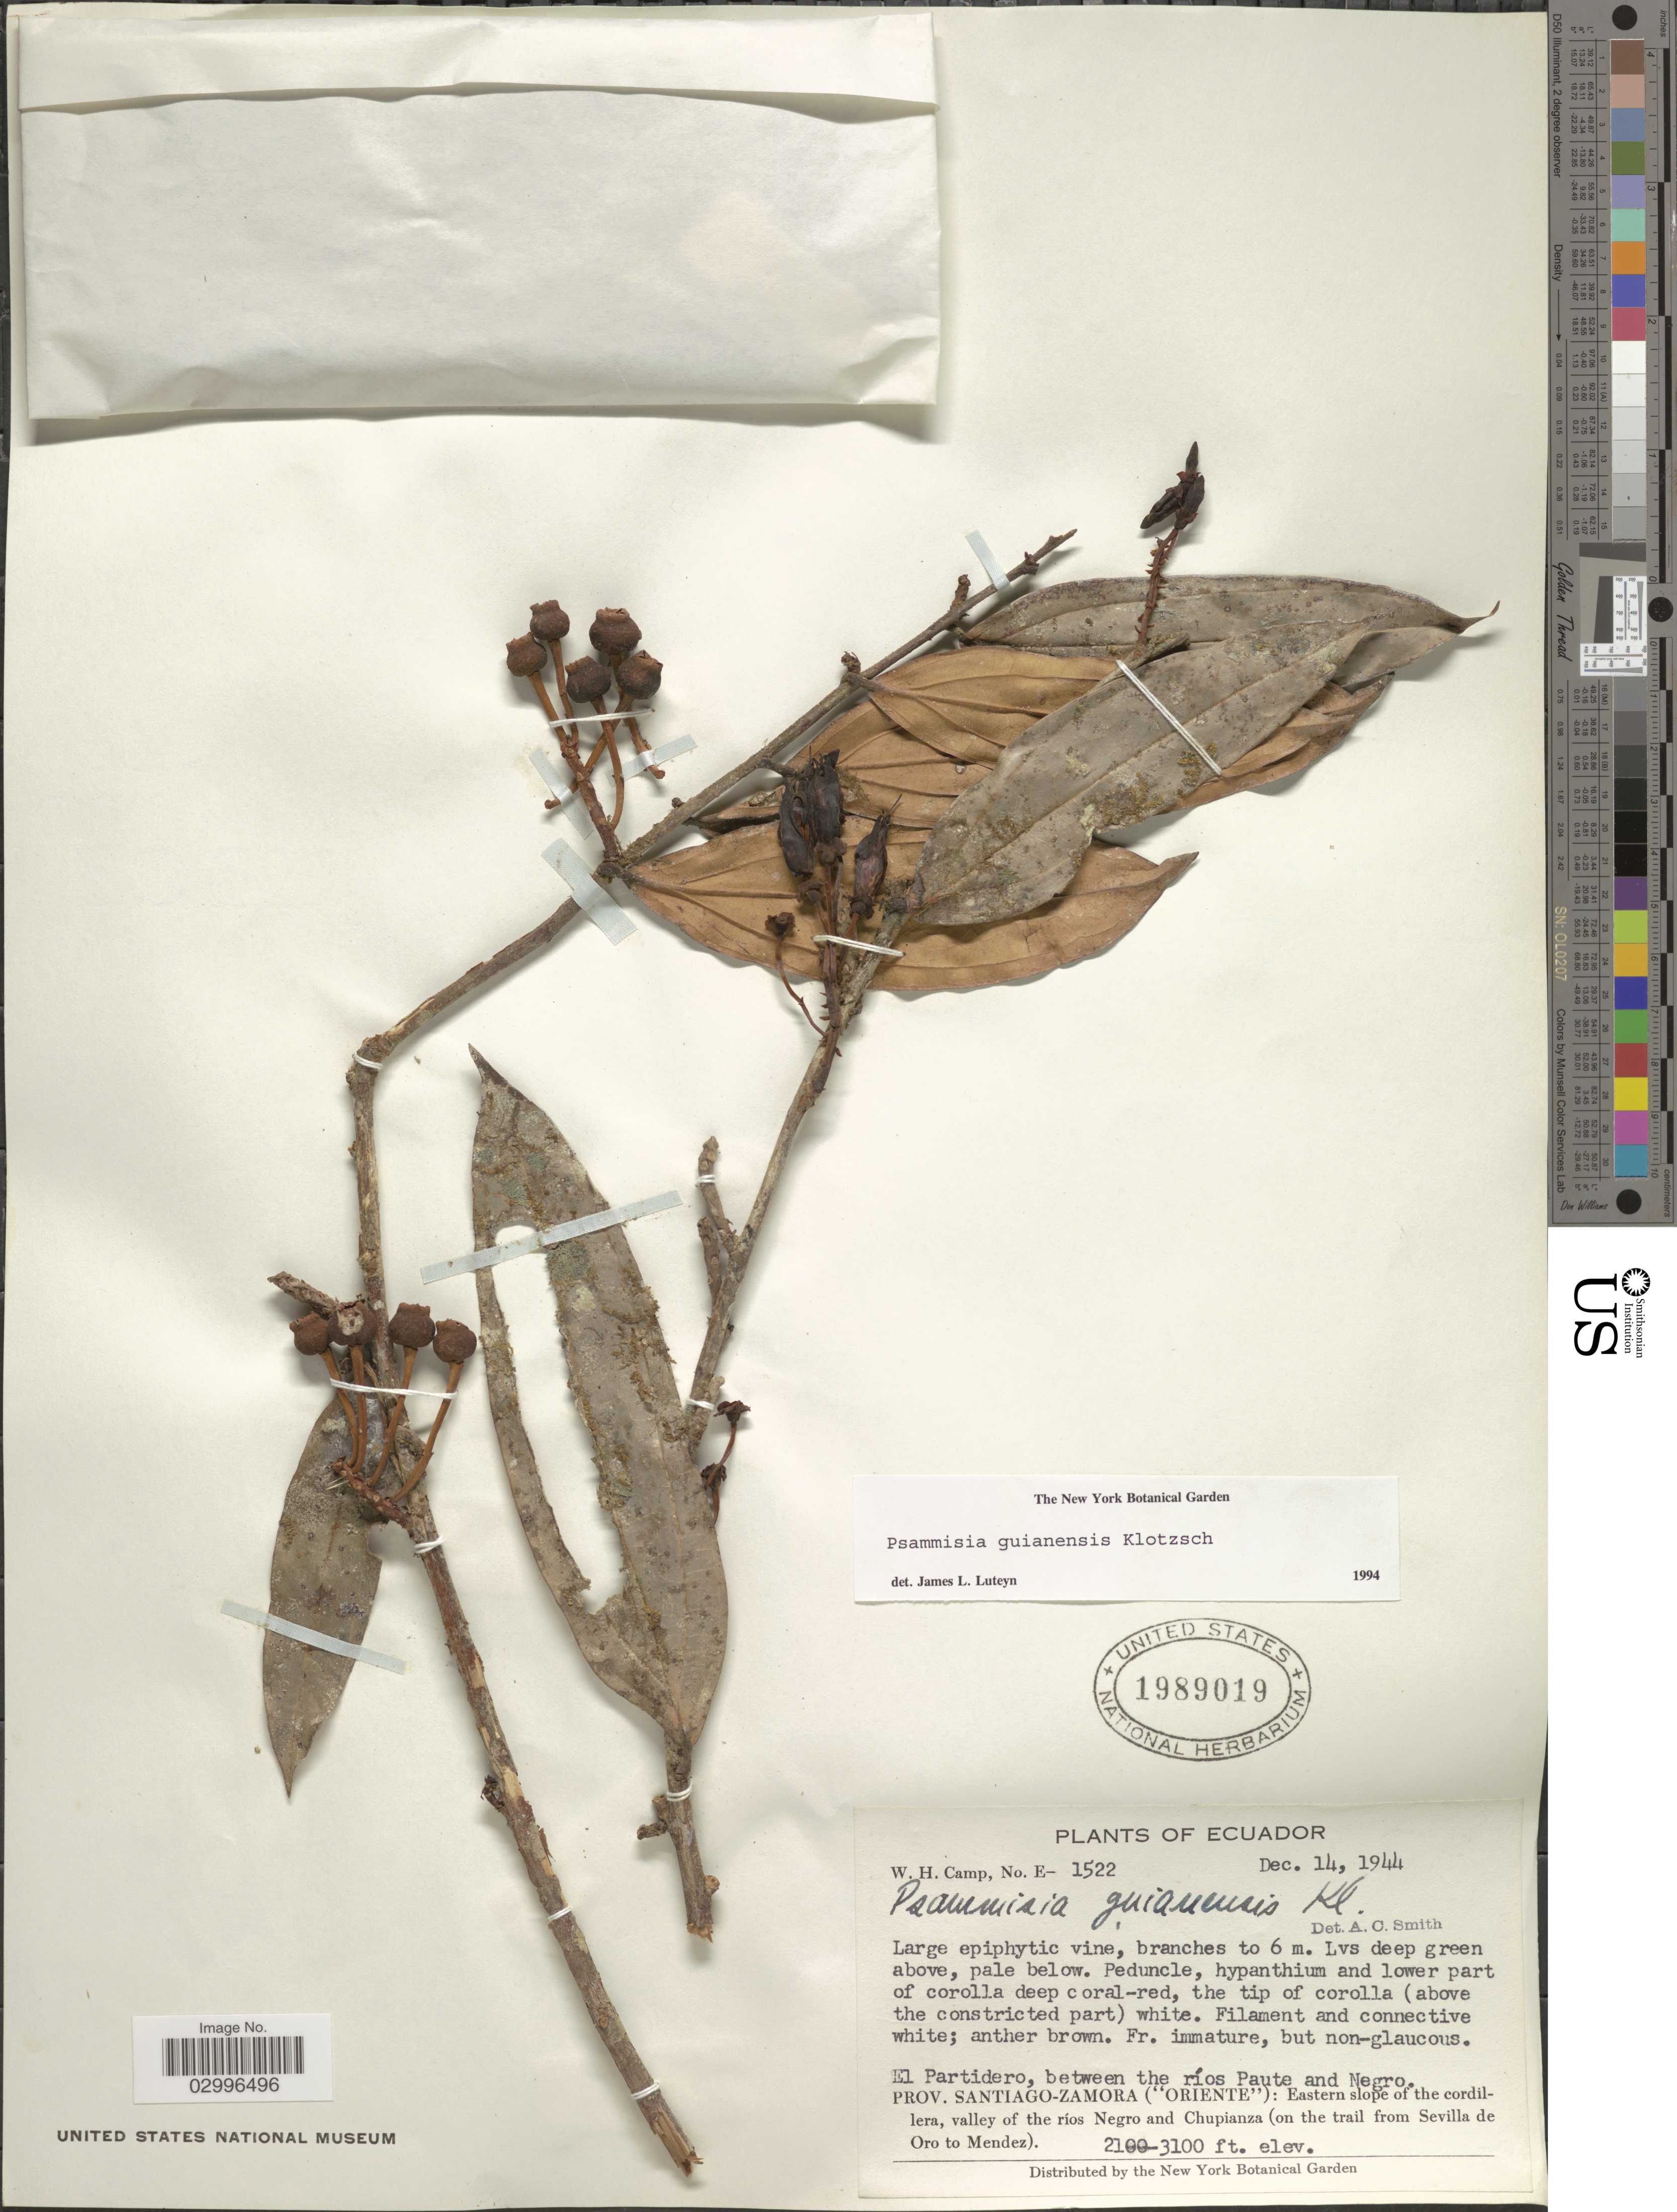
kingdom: Plantae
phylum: Tracheophyta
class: Magnoliopsida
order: Ericales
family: Ericaceae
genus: Psammisia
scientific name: Psammisia guianensis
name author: Klotzsch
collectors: W. H. Camp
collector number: E-1522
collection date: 1944-12-14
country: Ecuador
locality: El Partidero, between the ríos Paute and Negro. Prov. Santiago-Zamora ("Oriente"): Eastern slopes of the cordillera, valley of the ríos Negro and Chupianza (on the trail from Sevilla de Oro to Mendez).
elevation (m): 640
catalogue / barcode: US 1989019